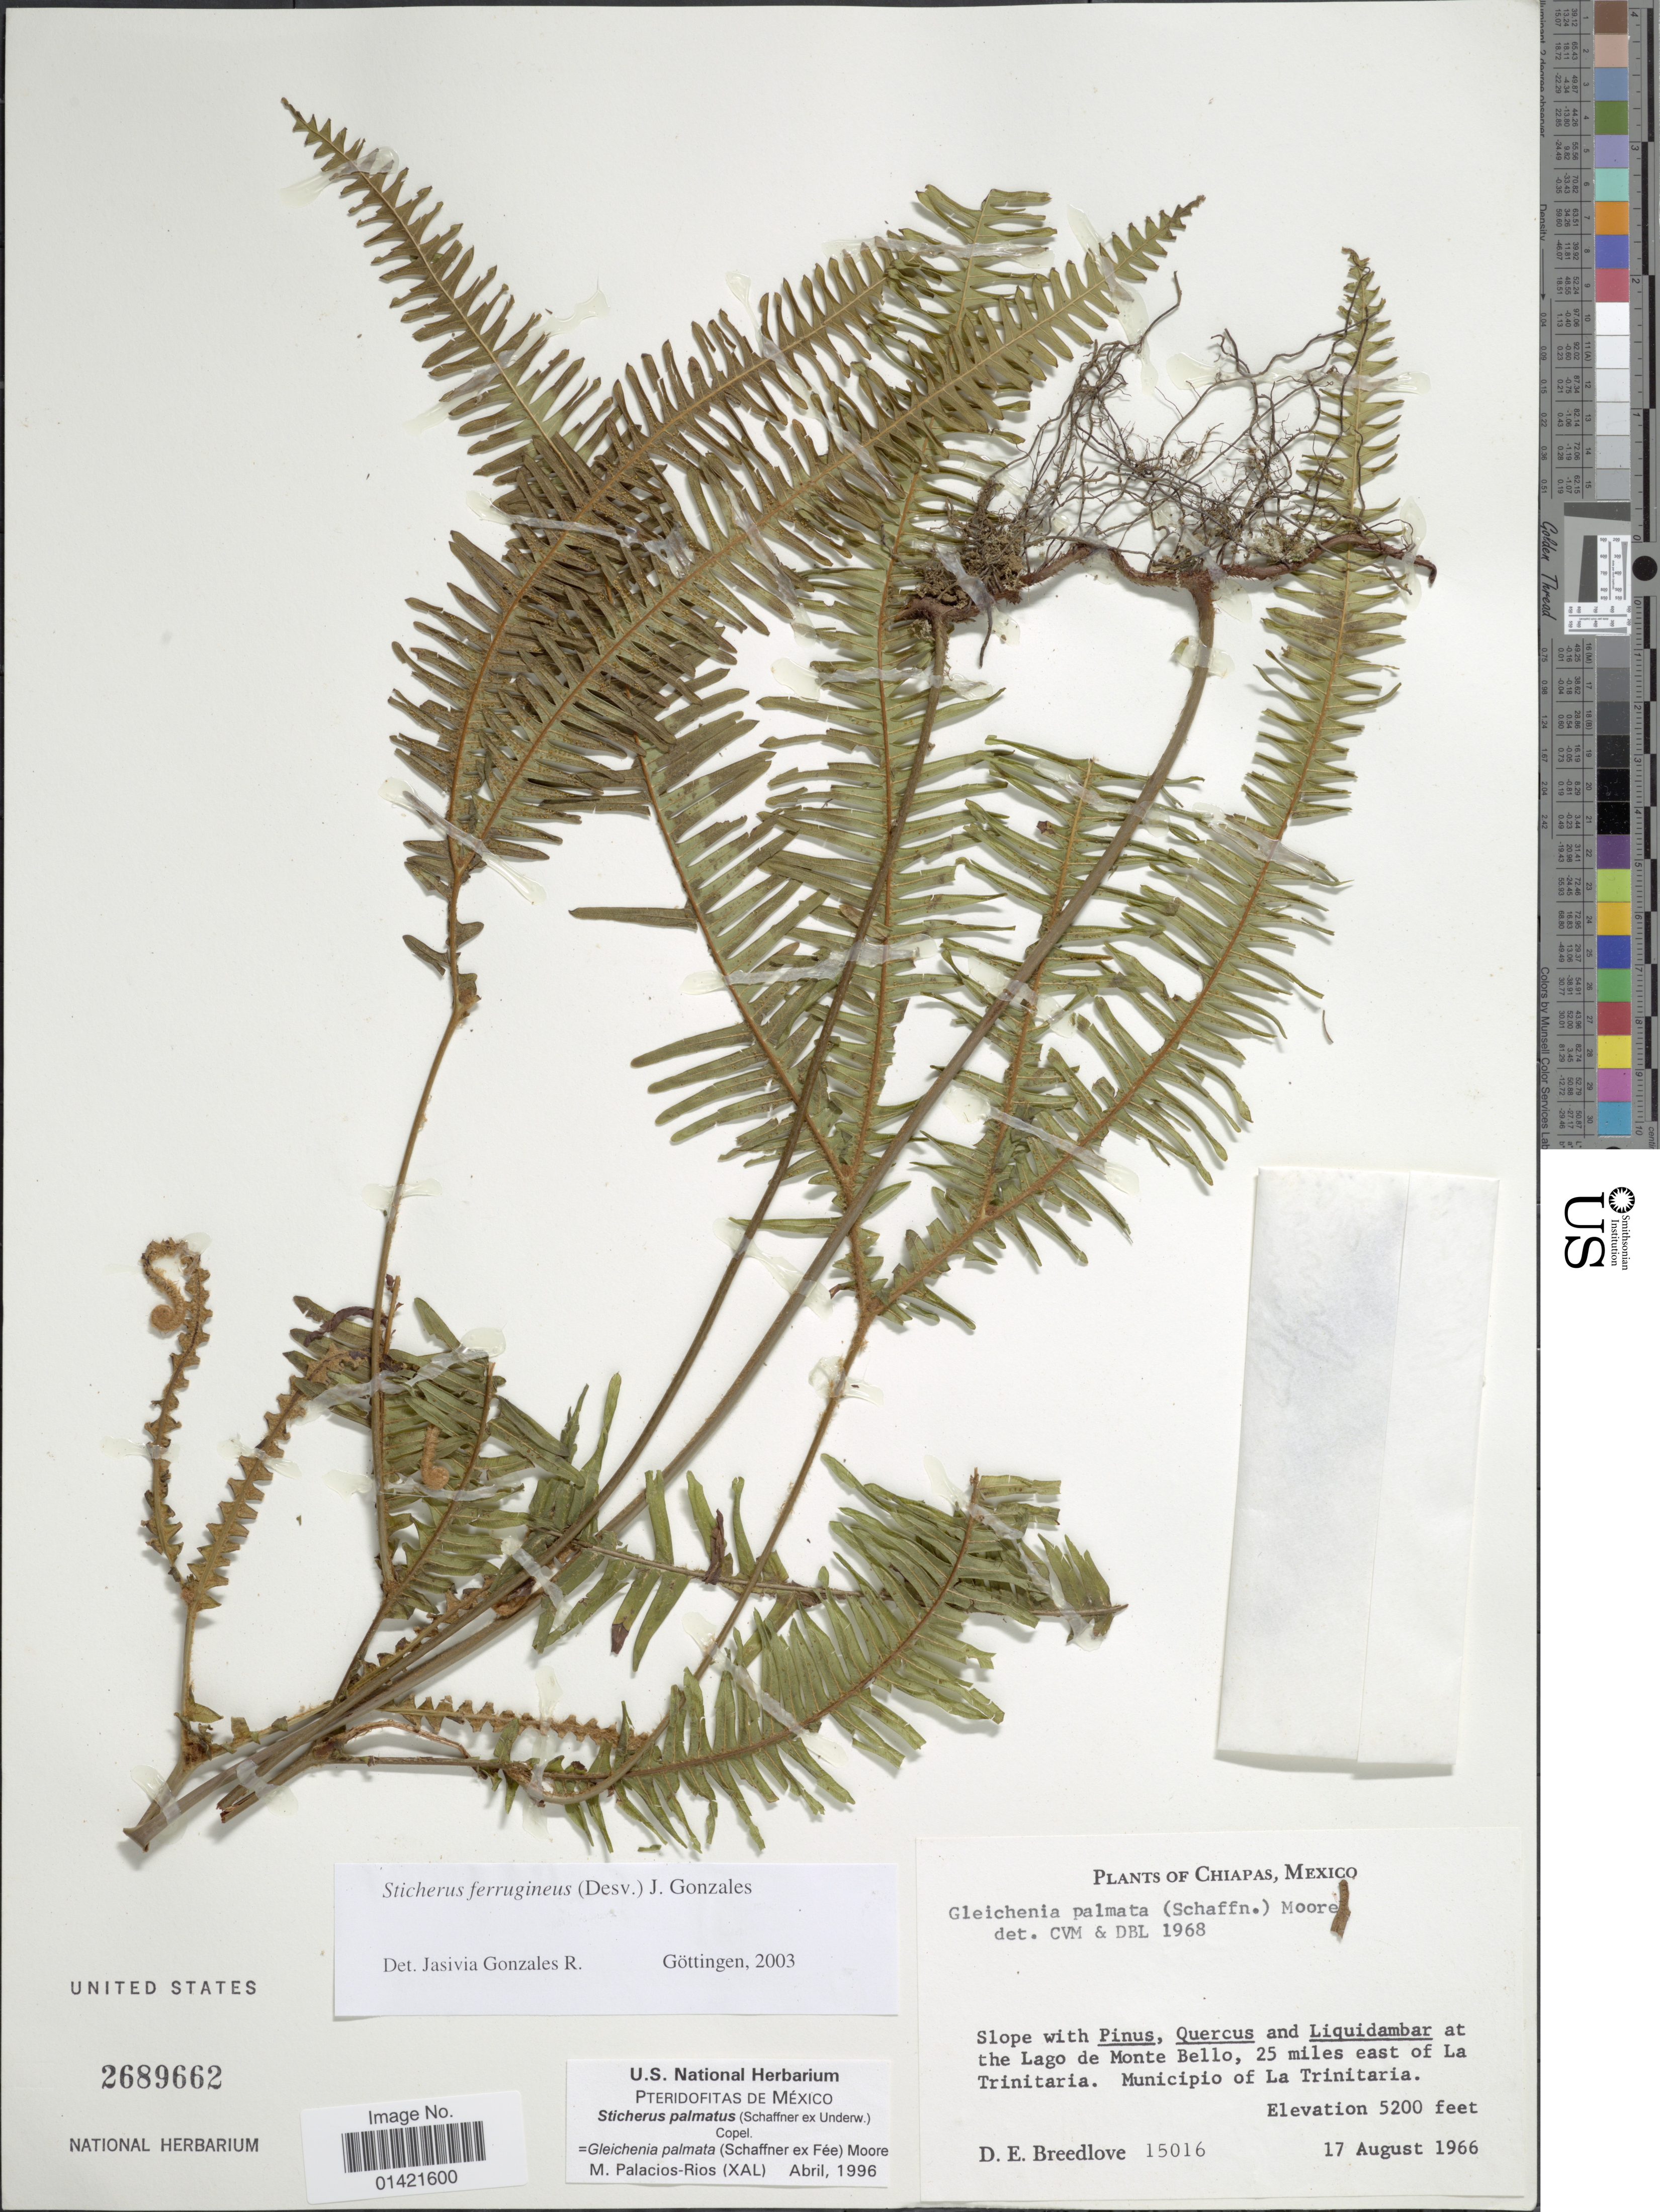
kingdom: Plantae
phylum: Tracheophyta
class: Polypodiopsida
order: Gleicheniales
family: Gleicheniaceae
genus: Sticherus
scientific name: Sticherus ferrugineus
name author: (Desv.) J. Gonzales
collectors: D. E. Breedlove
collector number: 15016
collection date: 1966-08-17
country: Mexico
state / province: Chiapas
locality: At the Lago de Monte Bello, 25 miles east of La Trinitaria. Municipio of La Trinitaria.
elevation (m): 1585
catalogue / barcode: US 2689662